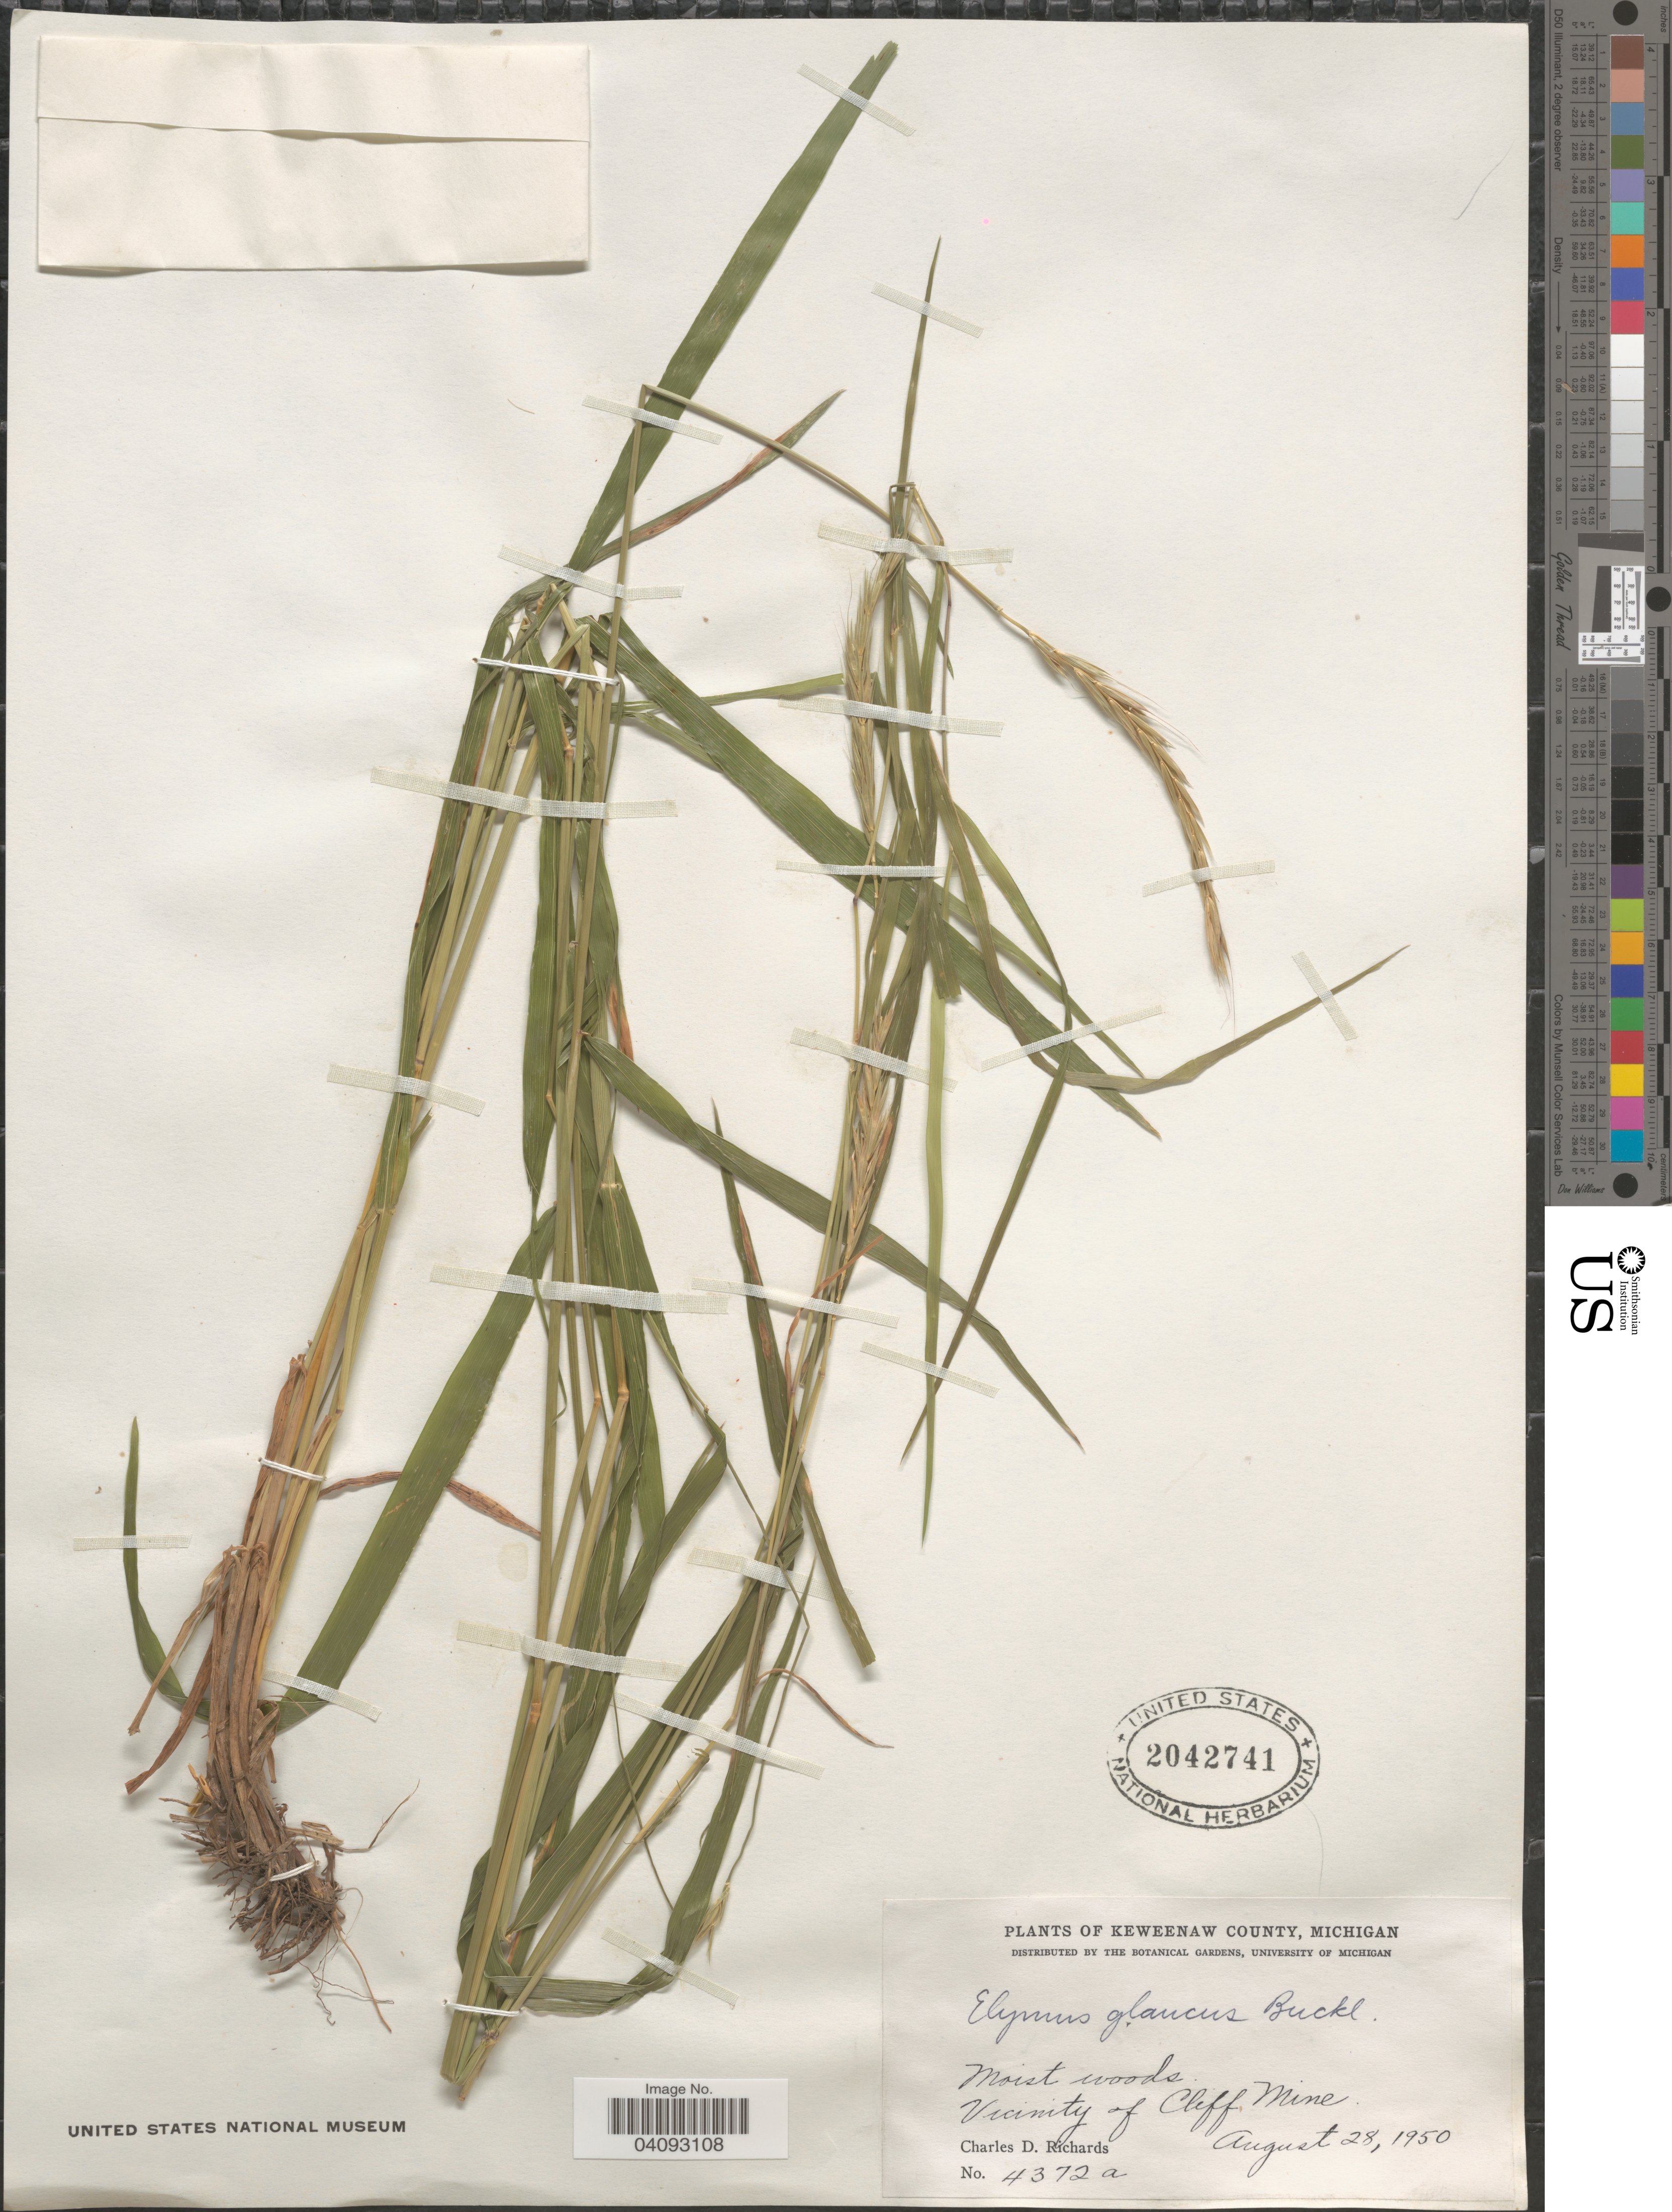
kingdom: Plantae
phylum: Tracheophyta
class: Liliopsida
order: Poales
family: Poaceae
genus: Elymus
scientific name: Elymus glaucus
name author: Buckley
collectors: C. Richards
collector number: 4372a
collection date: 1950-08-28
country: United States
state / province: Michigan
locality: Keweenaw County. Moist woods. Vicinity of Cliff Mine.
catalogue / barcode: US 2042741